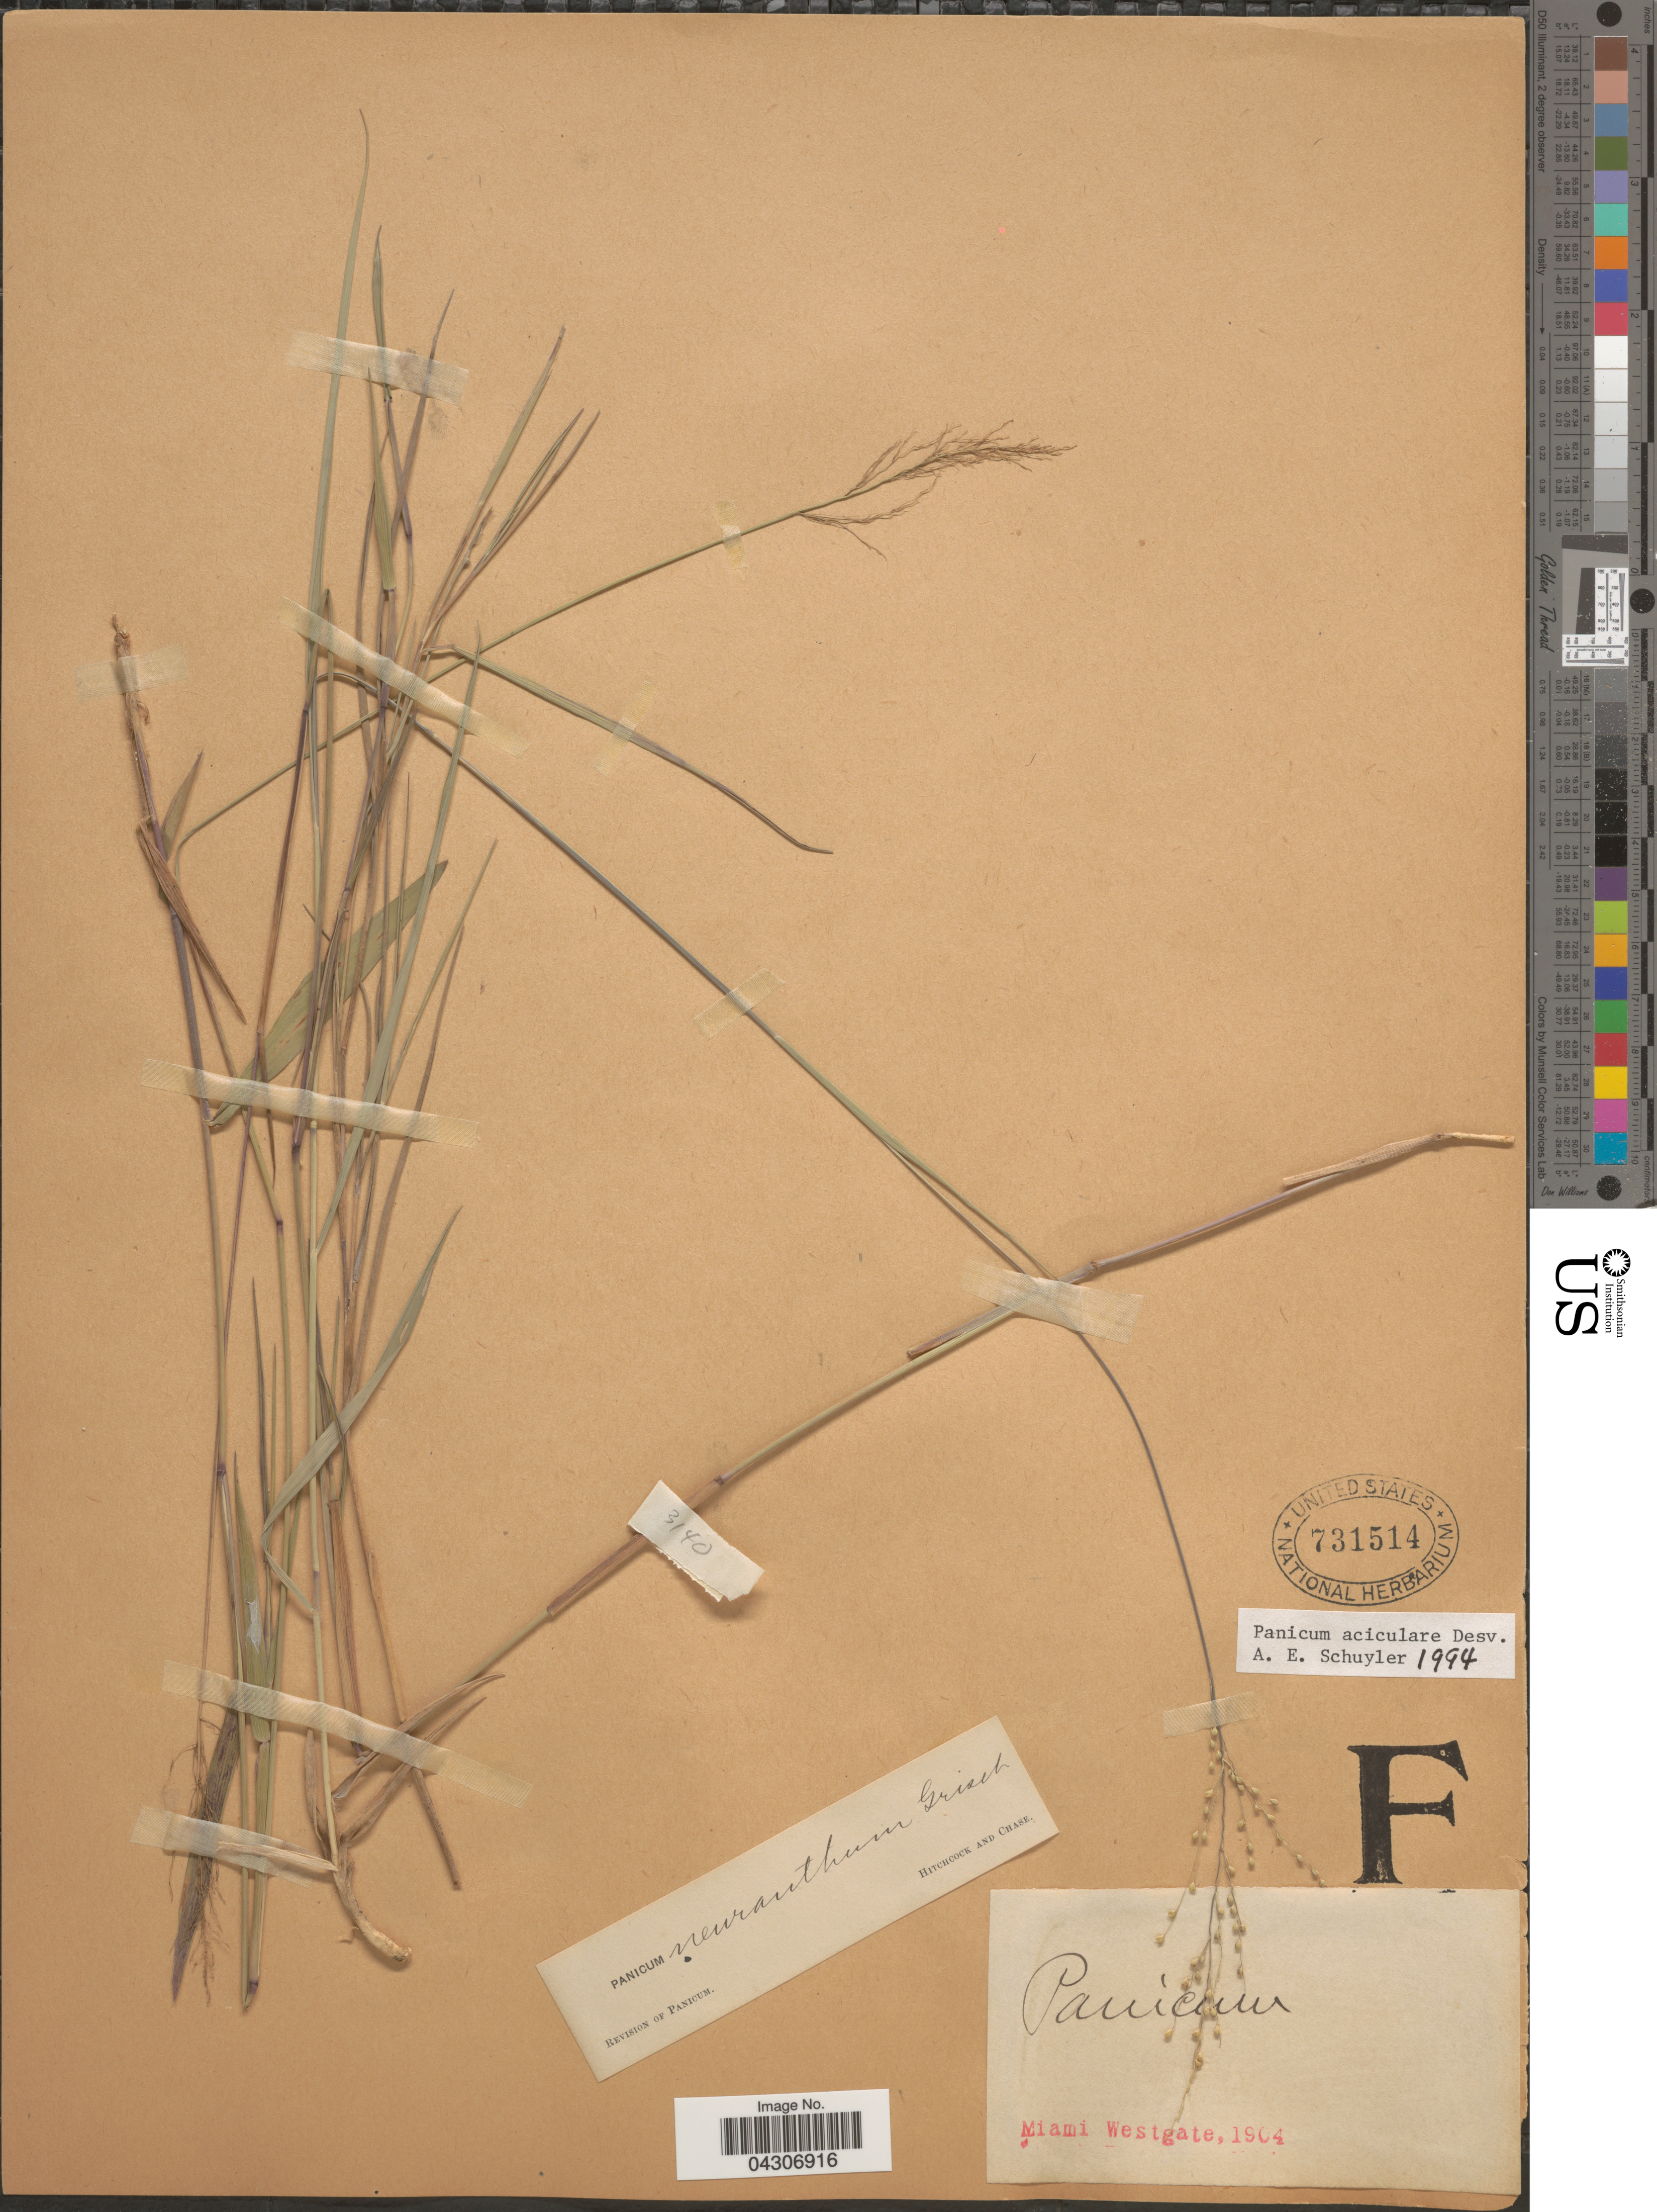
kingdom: Plantae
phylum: Tracheophyta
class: Liliopsida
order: Poales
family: Poaceae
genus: Dichanthelium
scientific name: Dichanthelium aciculare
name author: (Desv. ex Poir.) Gould & C.A. Clark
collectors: -. Westgate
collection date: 1904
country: United States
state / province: Florida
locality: Miami.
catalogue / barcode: US 731514